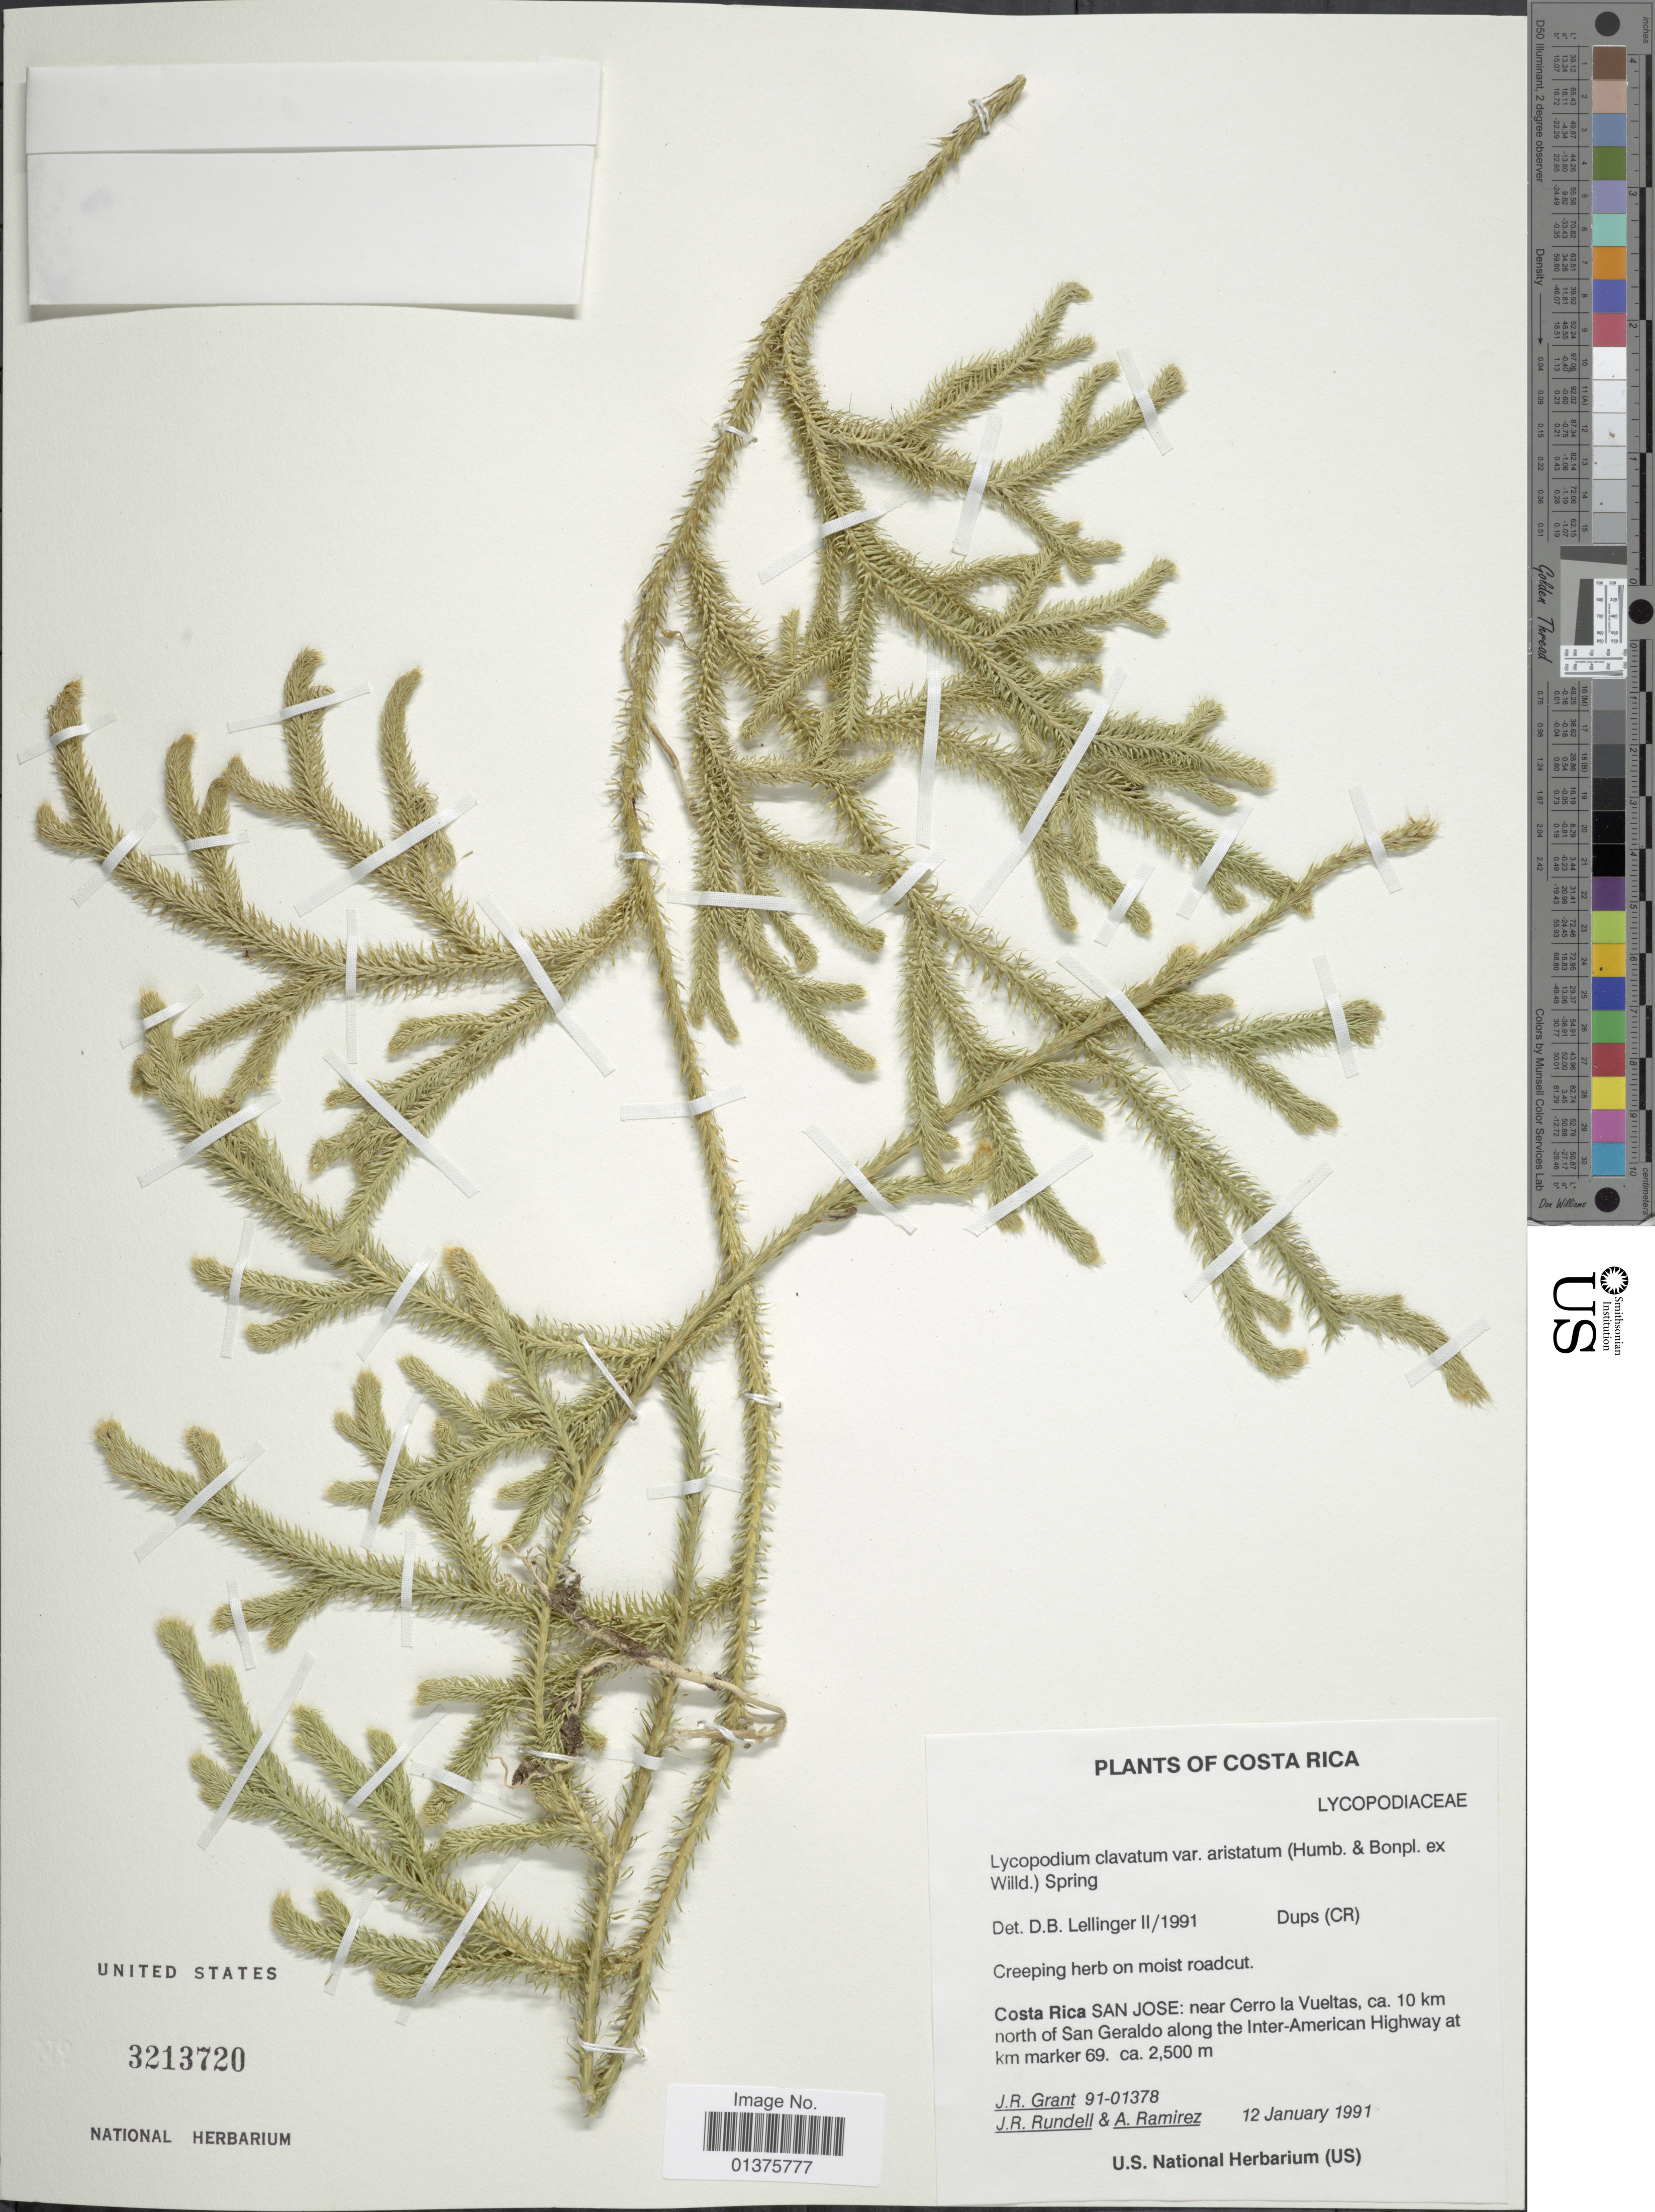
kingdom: Plantae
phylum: Tracheophyta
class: Lycopodiopsida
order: Lycopodiales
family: Lycopodiaceae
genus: Lycopodium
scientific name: Lycopodium clavatum var. aristatum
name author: (Humb. & Bonpl. ex Willd.) Spring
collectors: J. Grant, J. R. Rundell & A. Ramirez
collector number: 91-01378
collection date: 1991-01-12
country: Costa Rica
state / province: San José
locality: Near Cerro la Vueltas, ca. 10km north of San Geraldo along the Inter-American Highway at km marker 69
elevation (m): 2500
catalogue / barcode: US 3213720